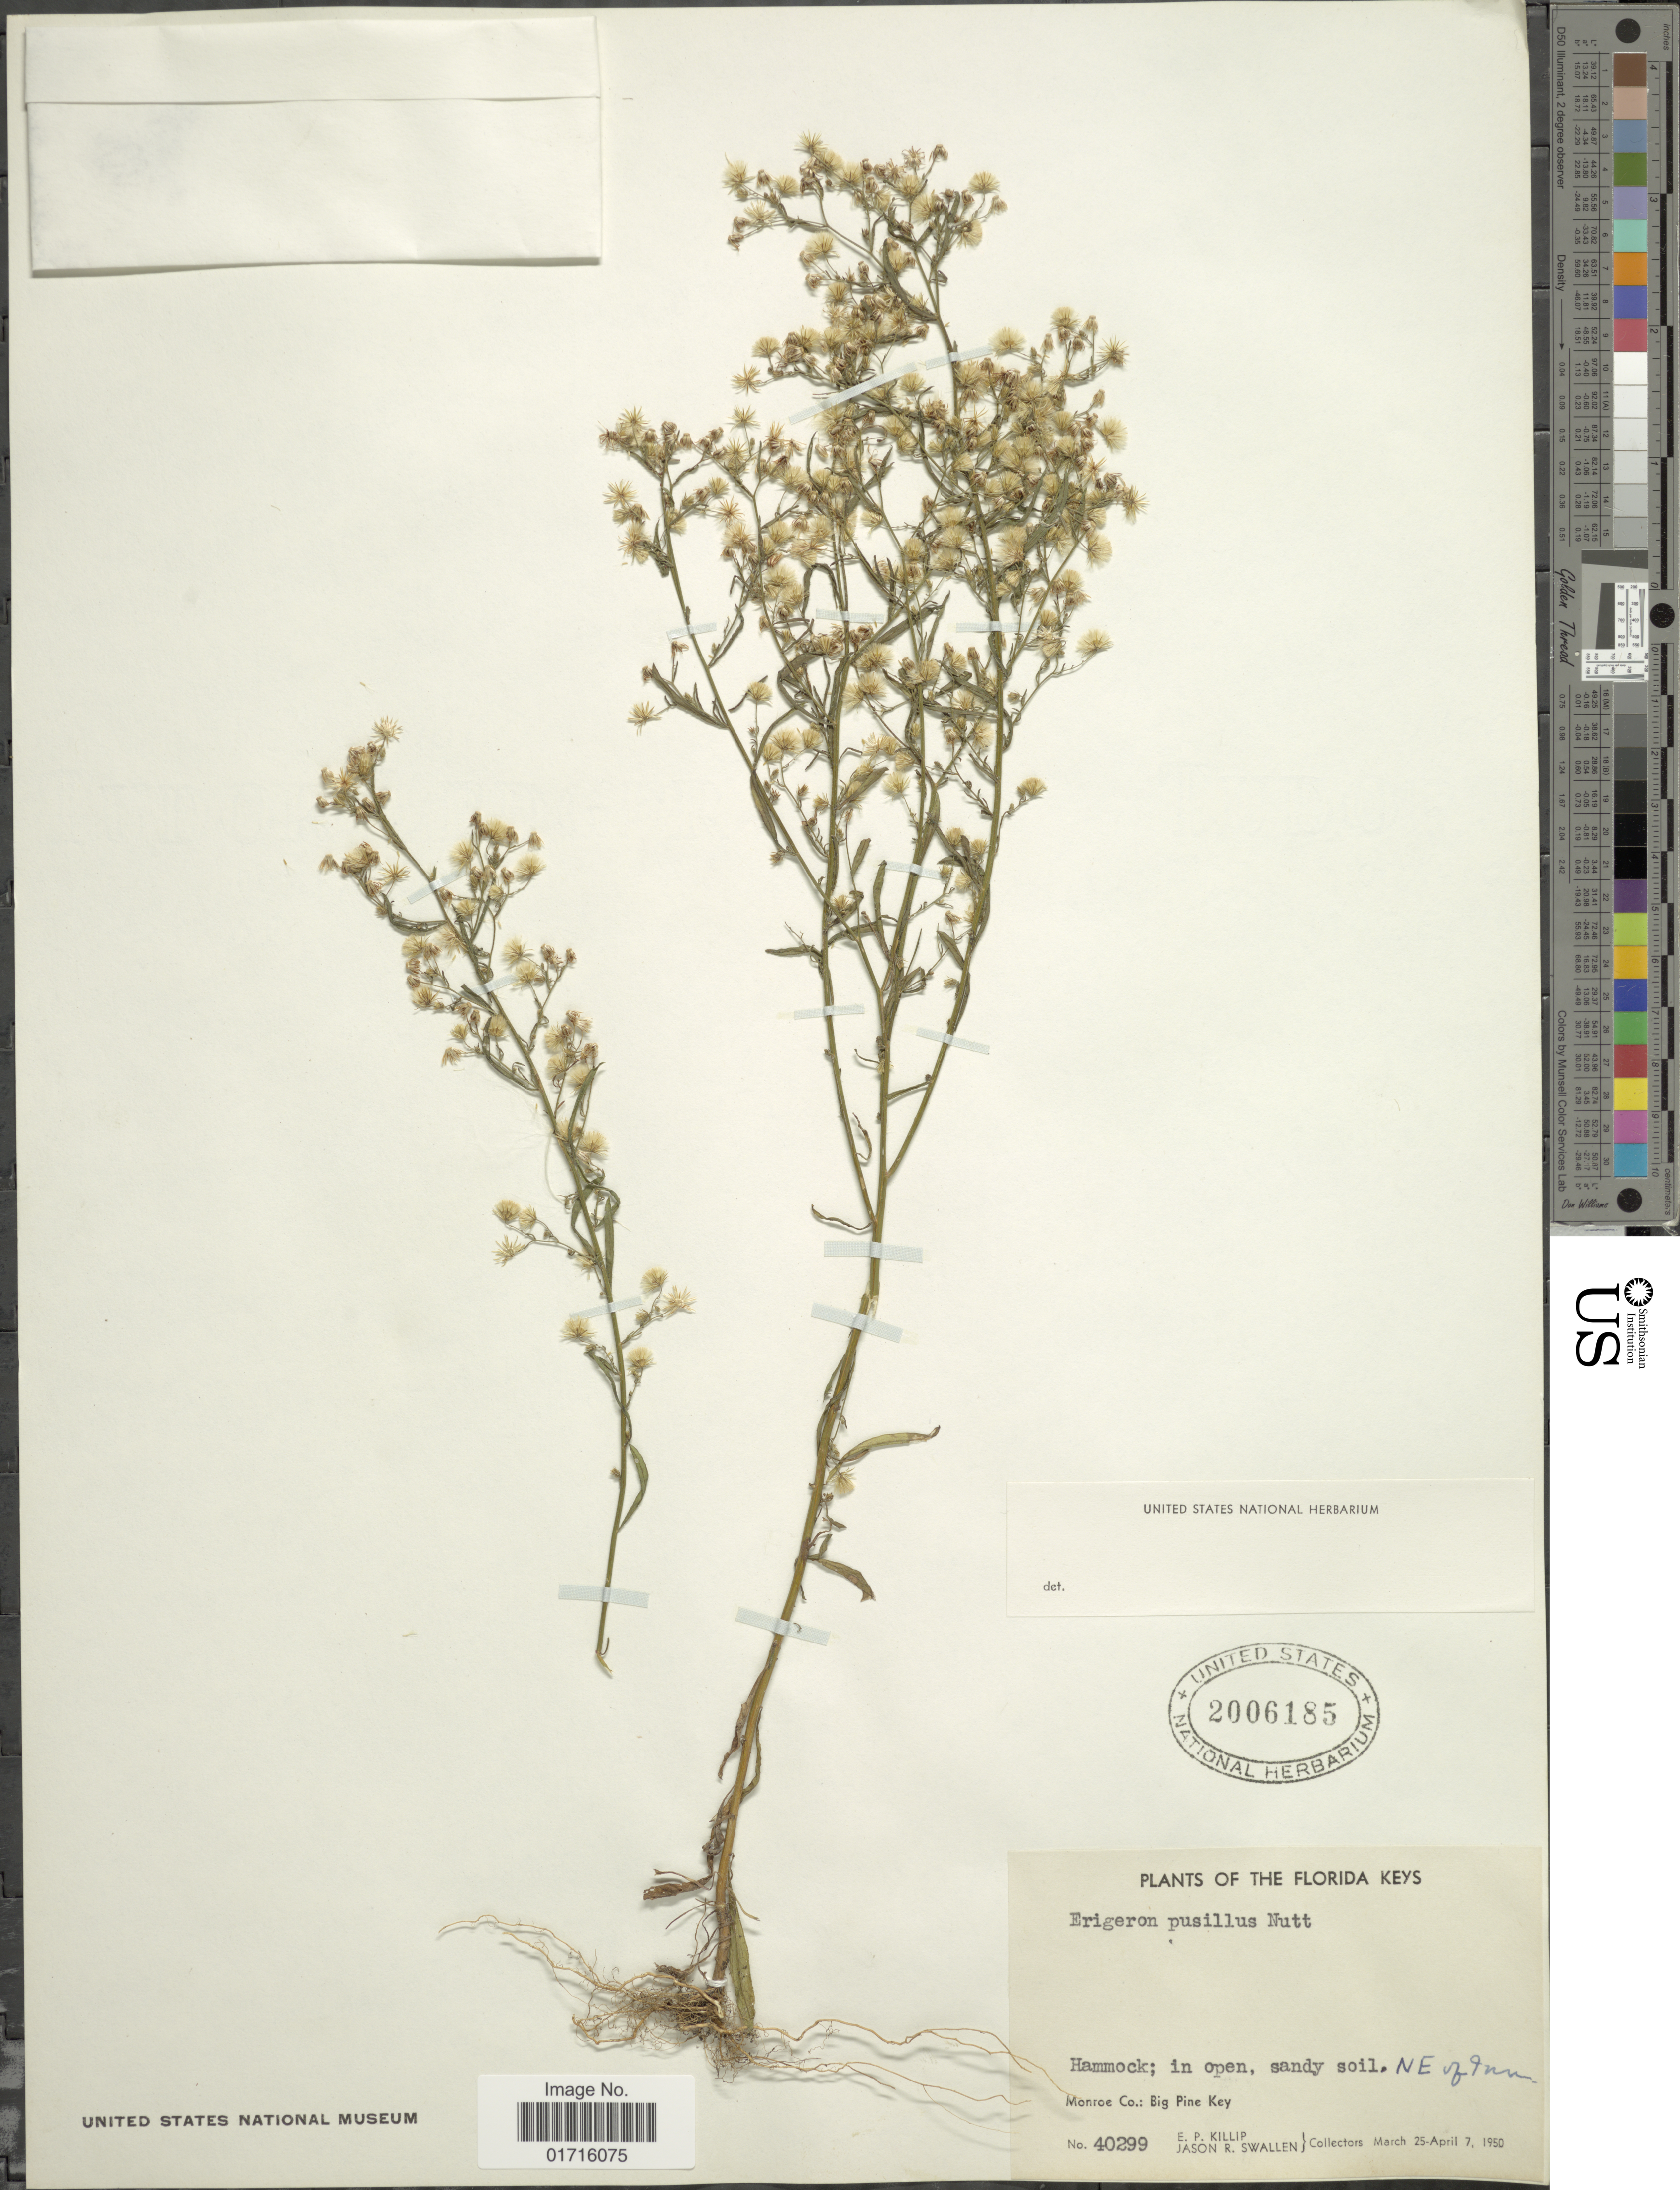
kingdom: Plantae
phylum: Tracheophyta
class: Magnoliopsida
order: Asterales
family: Asteraceae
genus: Conyza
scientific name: Conyza canadensis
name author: (L.) Cronq.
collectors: E. P. Killip & J. R. Swallen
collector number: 40299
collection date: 1950-03-25/1950-04-07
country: United States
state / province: Florida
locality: Florida Keys, Hammock, NE of Inn., Monroe Co.: Big Pine Key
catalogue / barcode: US 2006185